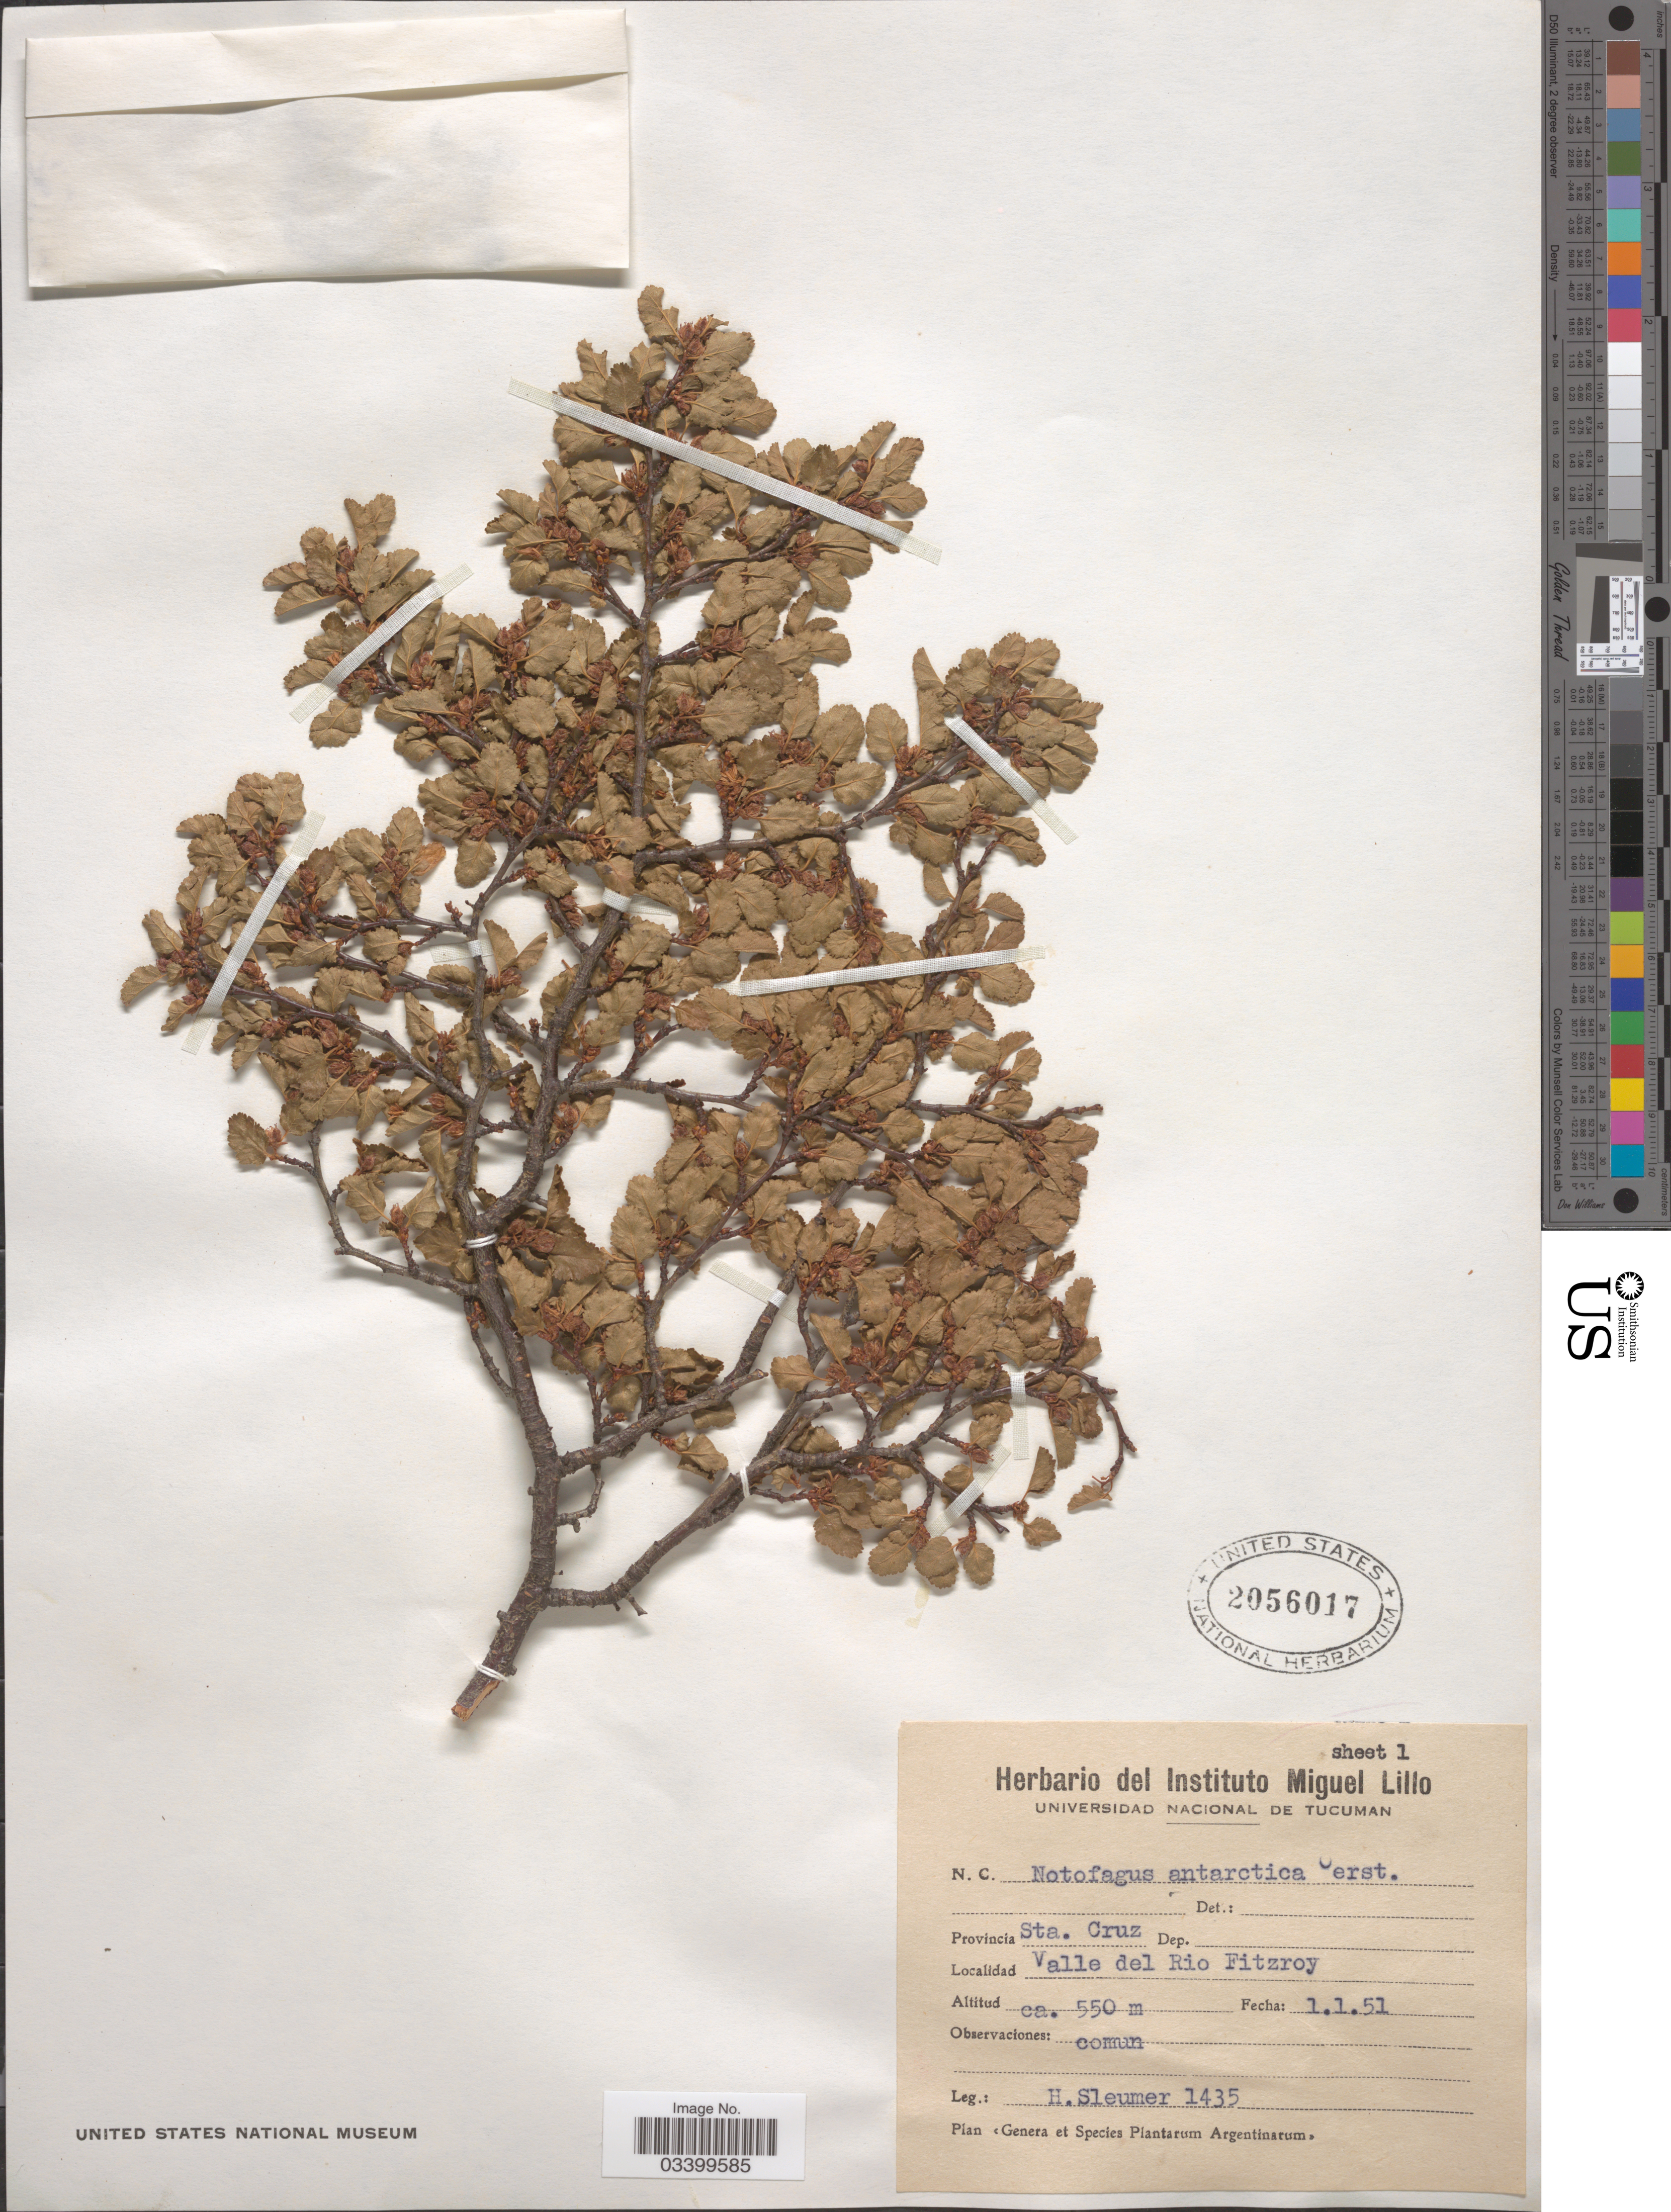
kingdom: Plantae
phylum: Tracheophyta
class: Magnoliopsida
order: Fagales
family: Nothofagaceae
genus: Nothofagus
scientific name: Nothofagus antarctica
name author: (G. Forst.) Oerst.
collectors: H. O. Sleumer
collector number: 1435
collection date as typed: Transcribed d/m/y: 1/1/51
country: Argentina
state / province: Santa Cruz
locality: Valle del Rio Fitzroy.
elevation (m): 550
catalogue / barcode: US 2056017